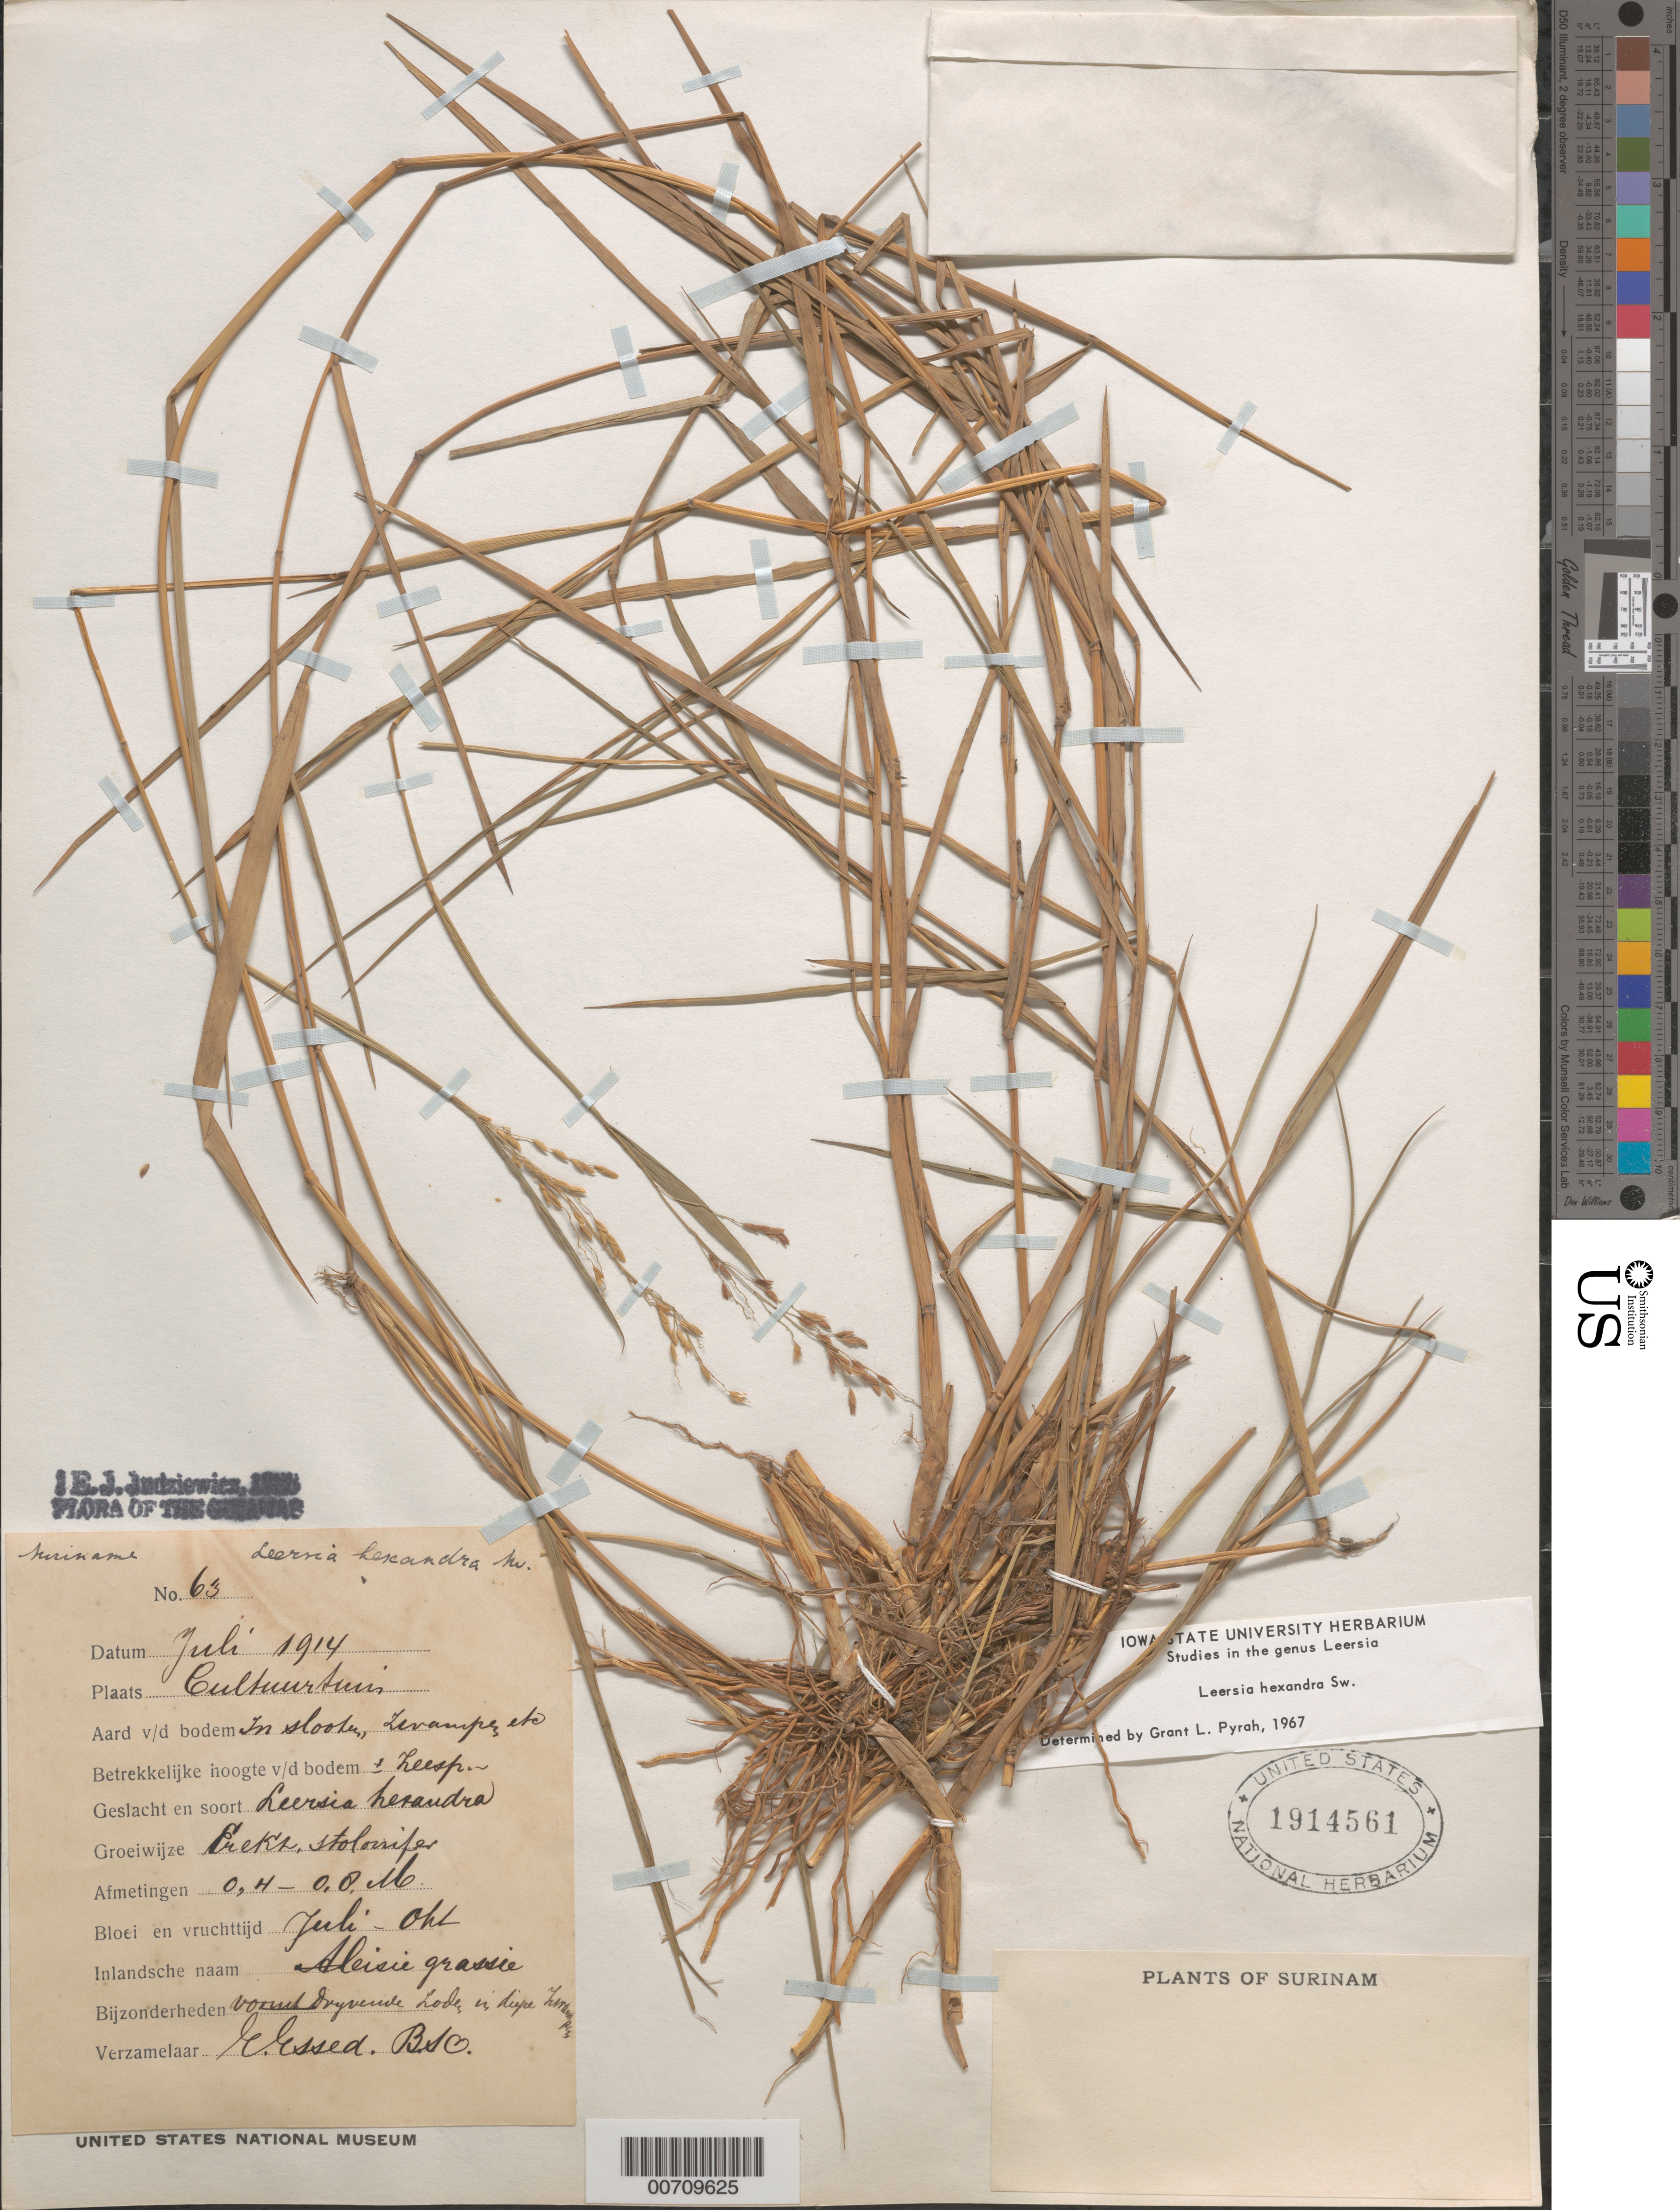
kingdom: Plantae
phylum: Tracheophyta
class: Liliopsida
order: Poales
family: Poaceae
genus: Leersia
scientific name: Leersia hexandra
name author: Sw.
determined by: Pyrah, G. L.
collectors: E. Essed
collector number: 63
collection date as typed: Jul-14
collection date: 1914-07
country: Suriname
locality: Paramaribo, Cultuurtuin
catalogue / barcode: US 1914561